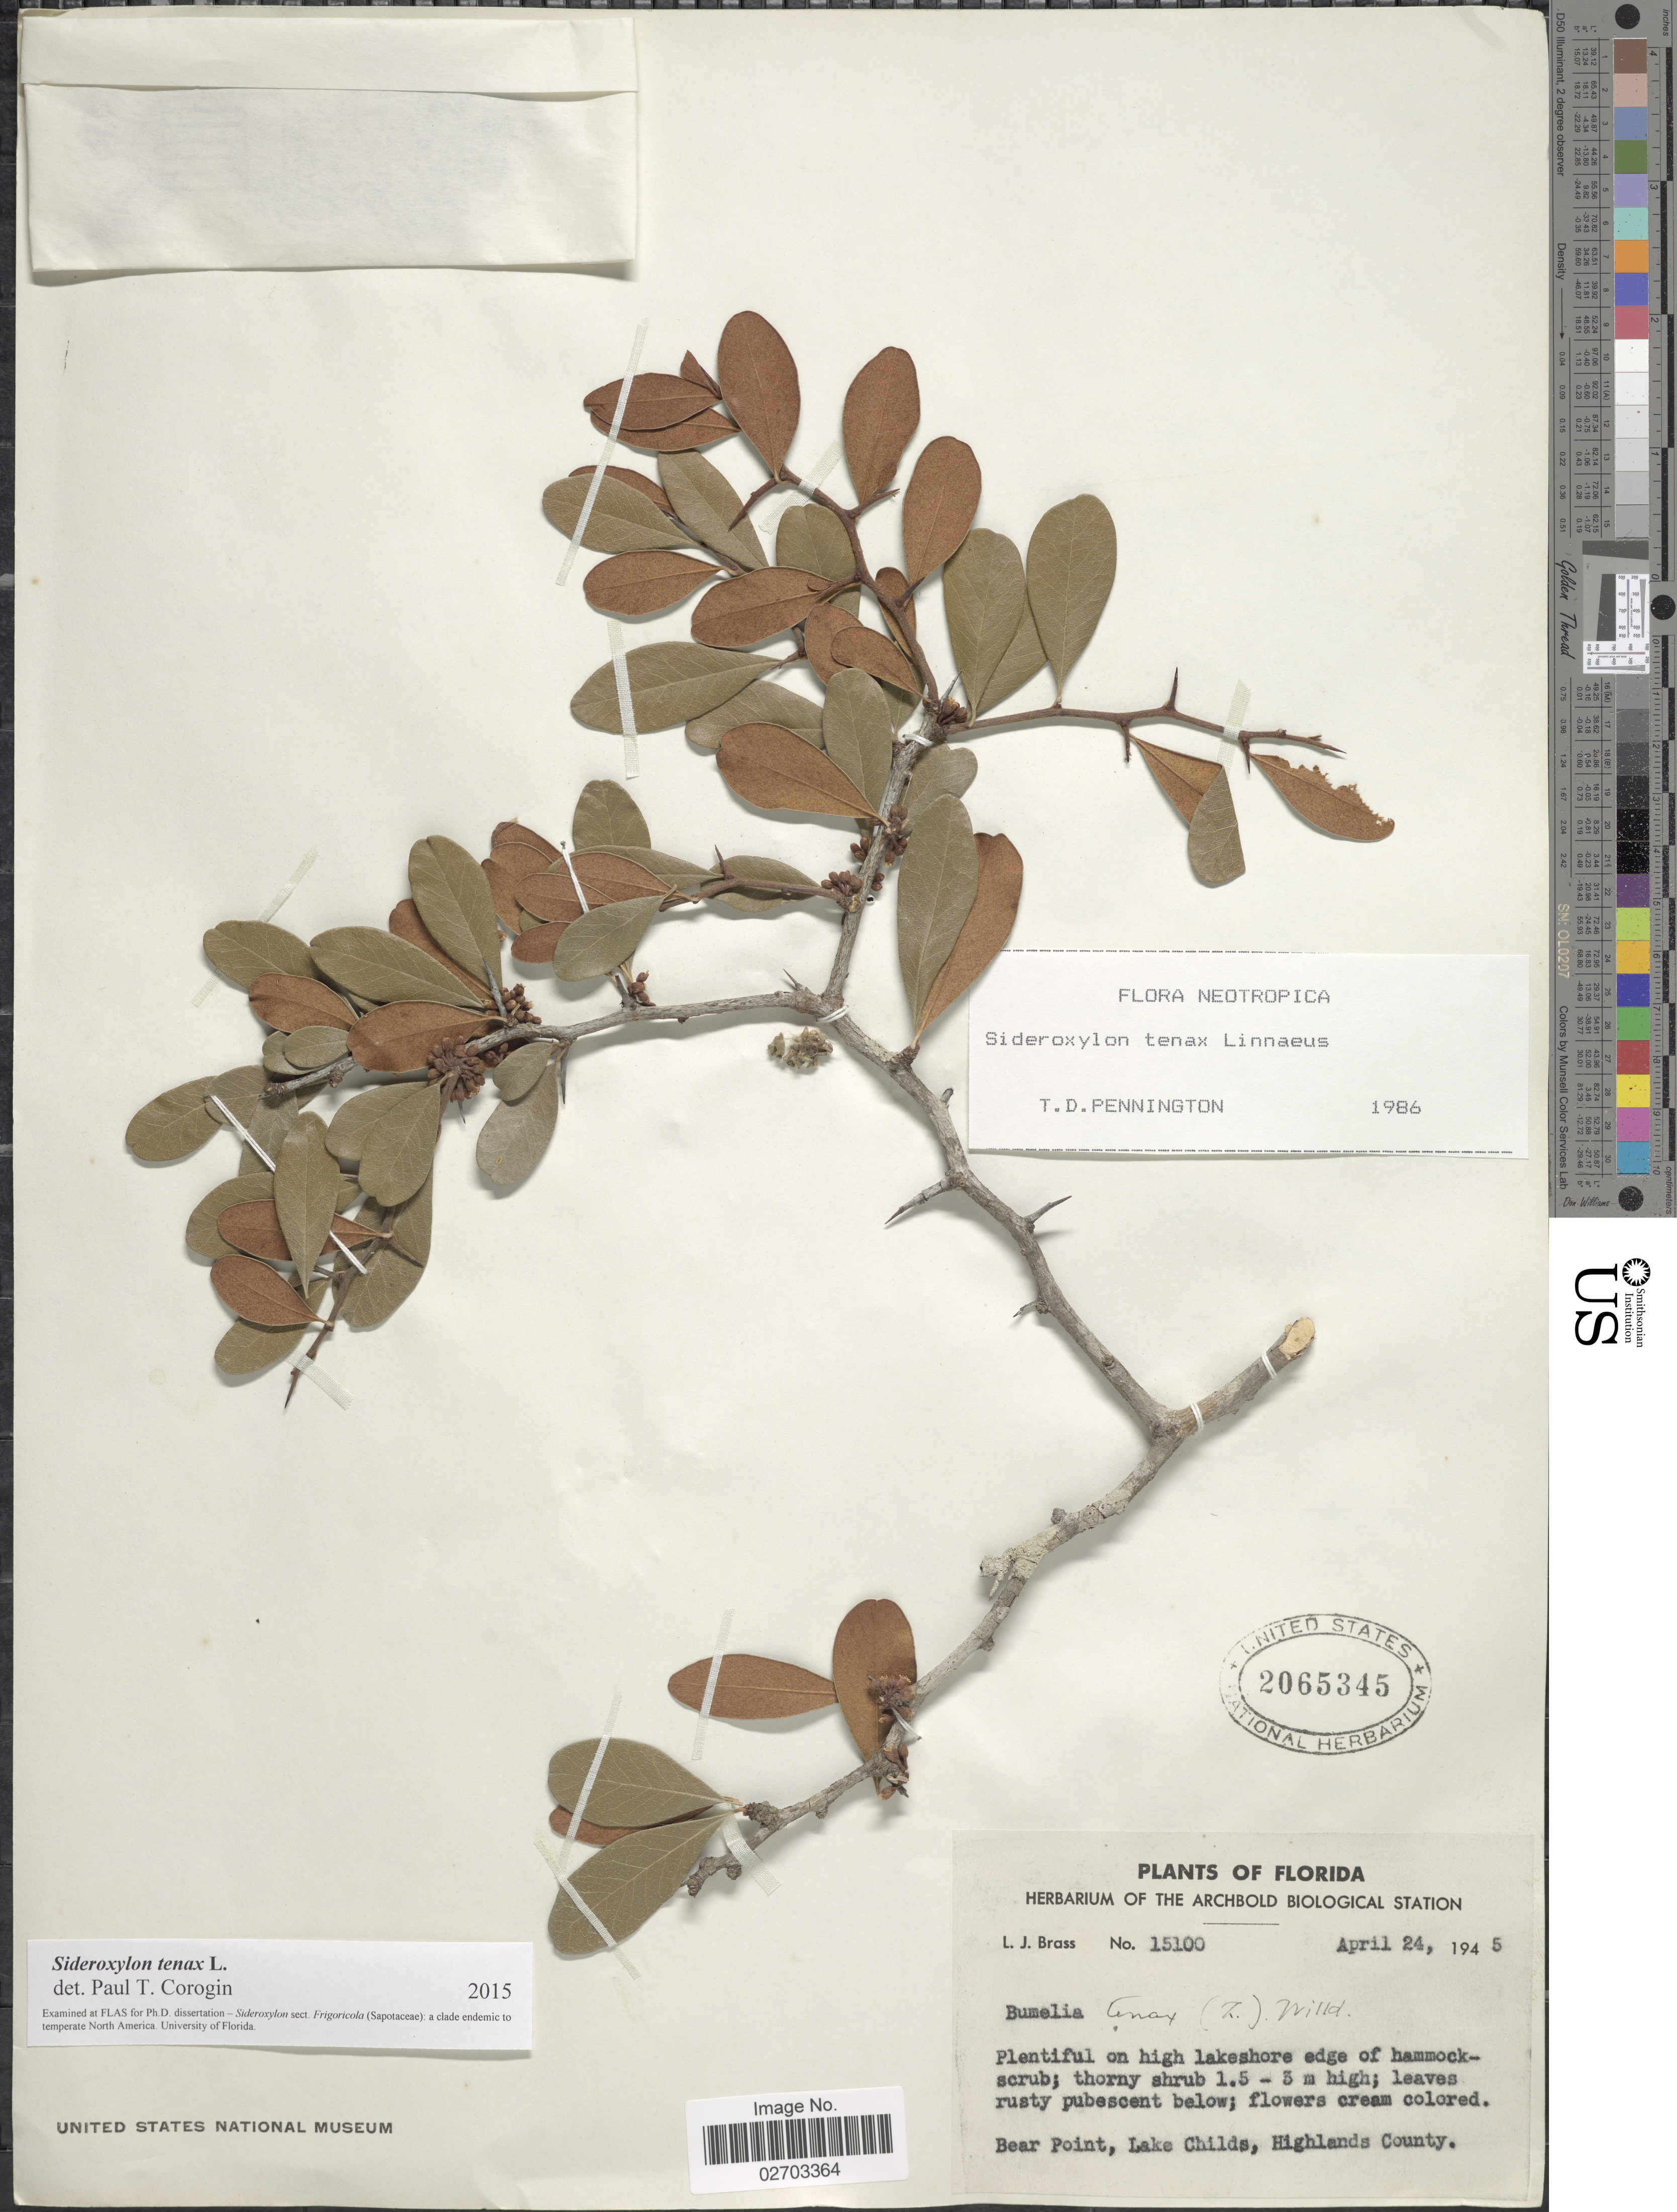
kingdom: Plantae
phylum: Tracheophyta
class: Magnoliopsida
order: Ericales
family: Sapotaceae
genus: Sideroxylon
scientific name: Sideroxylon tenax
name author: L.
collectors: L. J. Brass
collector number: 15100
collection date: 1945-04-24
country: United States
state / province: Florida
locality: Bear Point, Lake Childs, Highlands County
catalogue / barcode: US 2065345